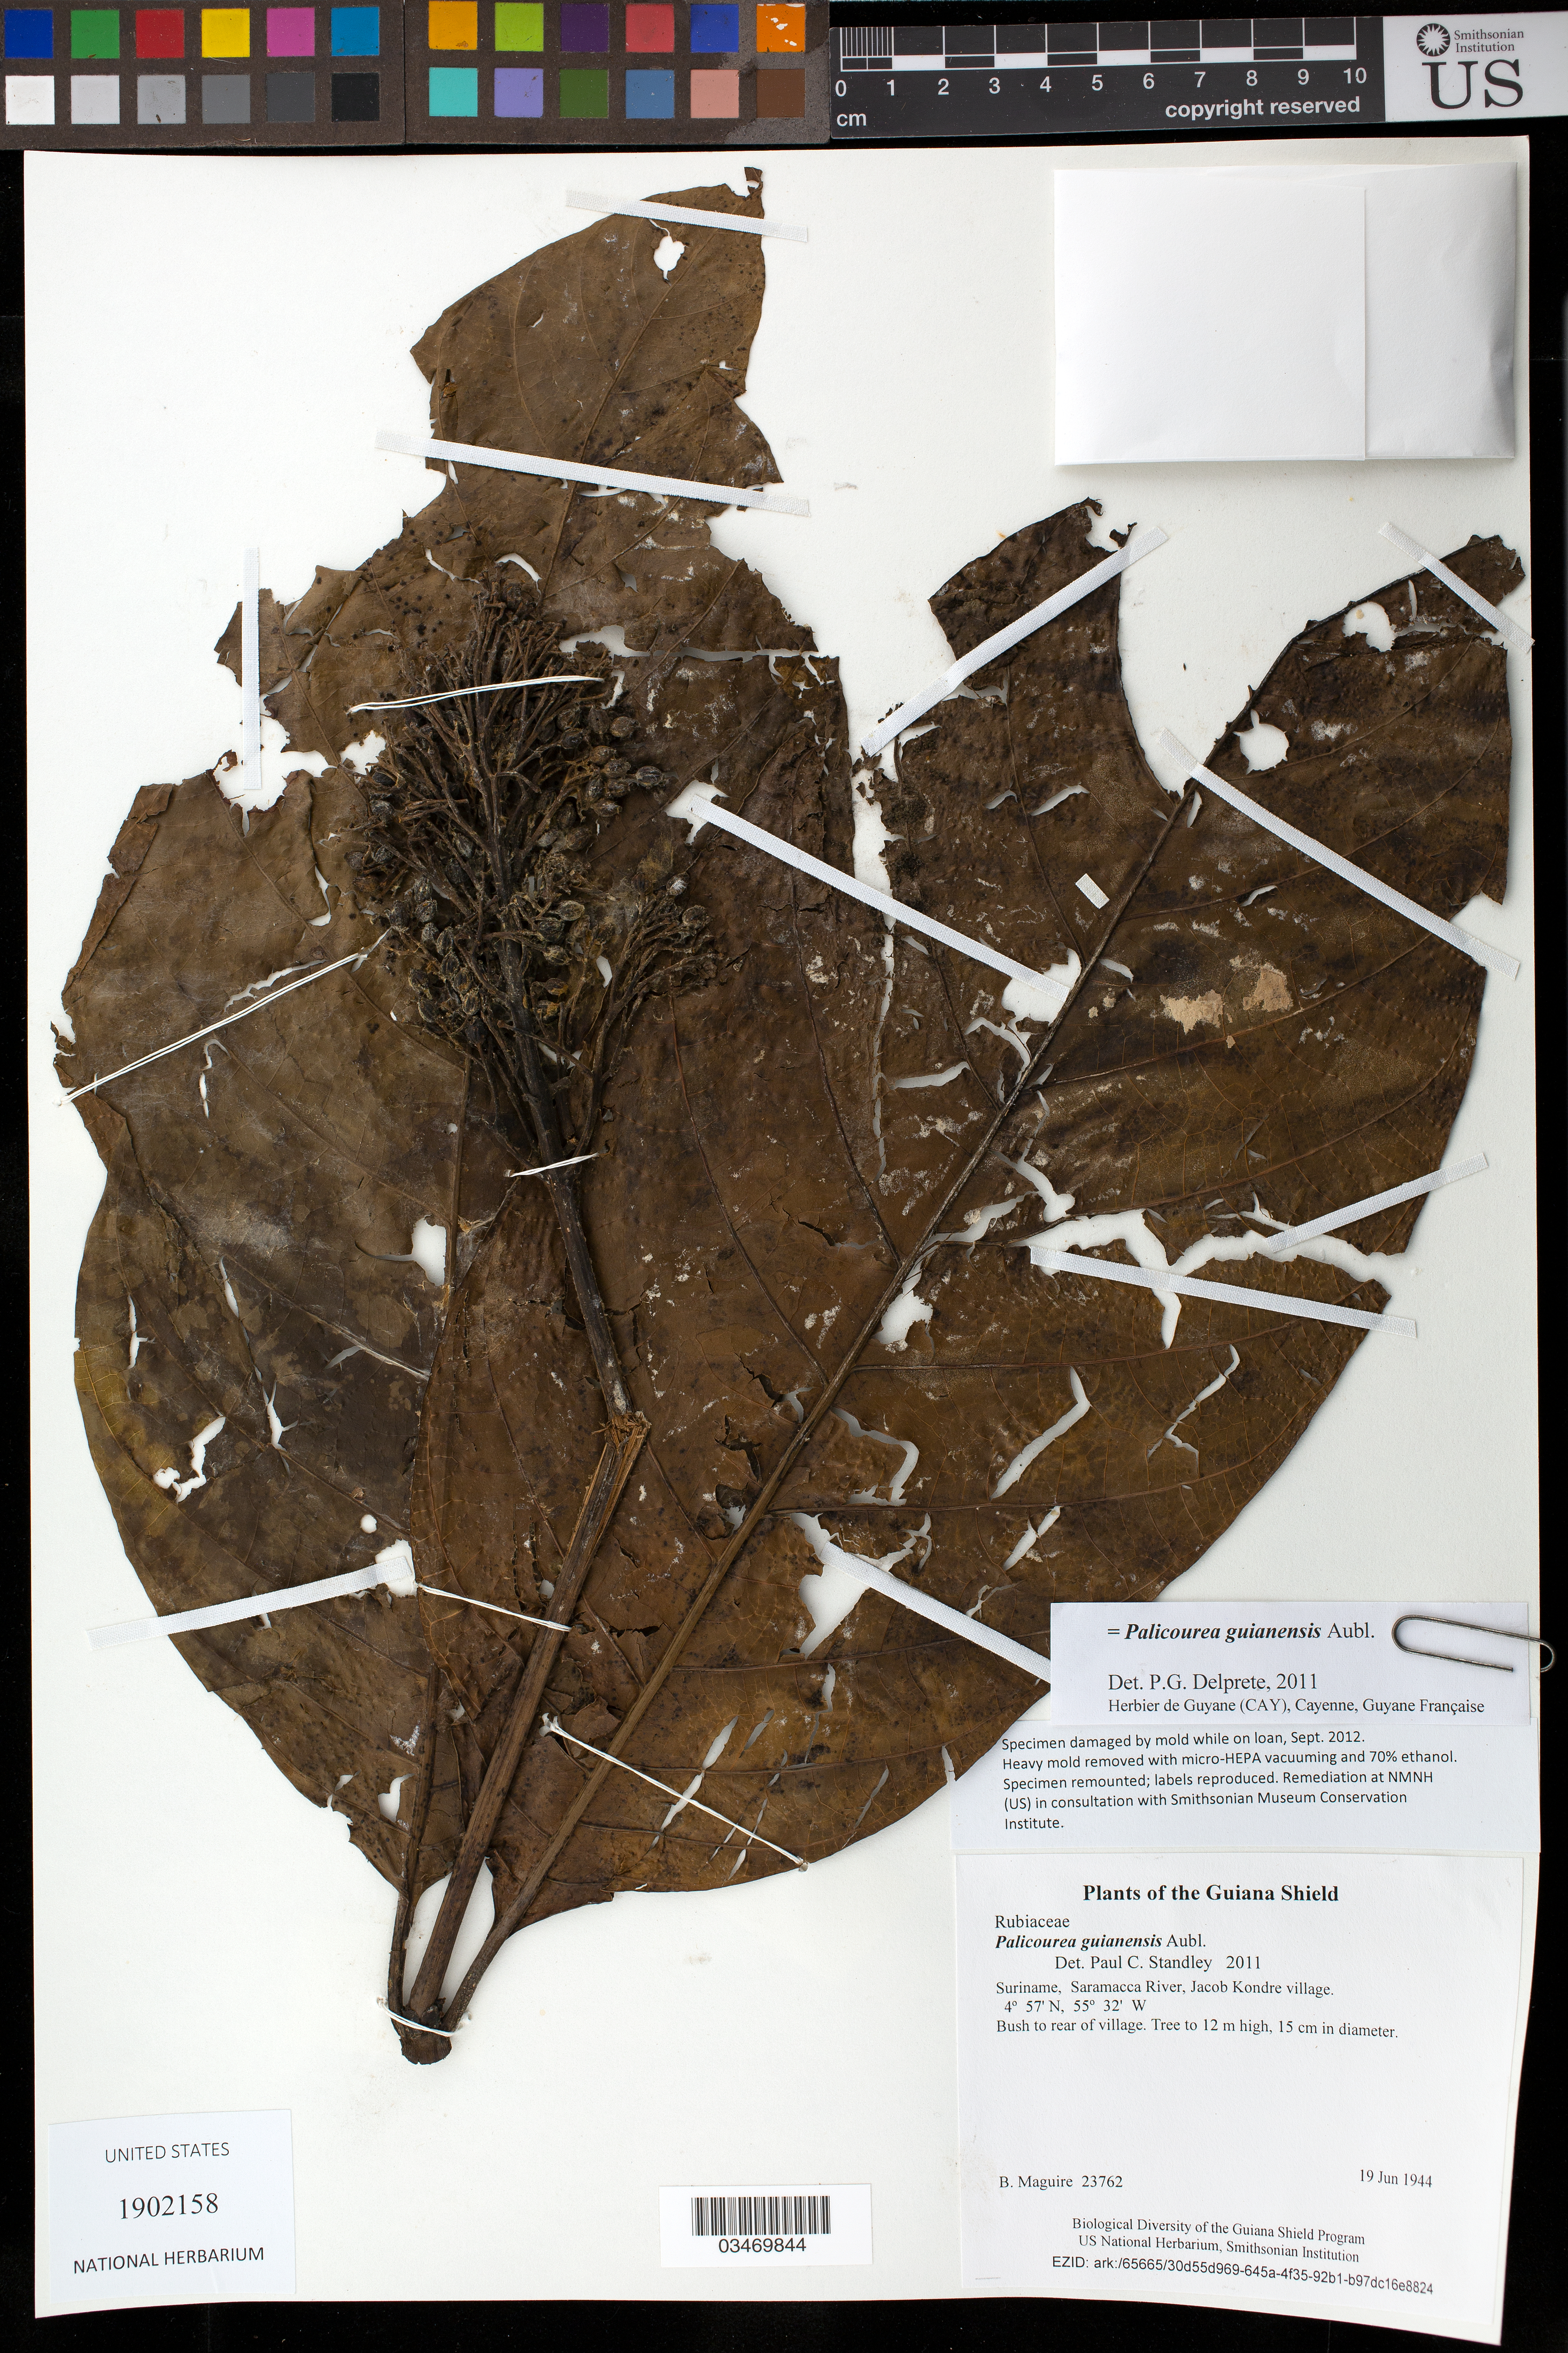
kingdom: Plantae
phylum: Tracheophyta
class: Magnoliopsida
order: Gentianales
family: Rubiaceae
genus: Palicourea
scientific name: Palicourea guianensis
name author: Aubl.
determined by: Delprete, P. G., Herb. de Guyane Cay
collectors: B. Maguire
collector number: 23762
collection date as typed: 19 Jun 1944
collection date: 1944-06-19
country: Suriname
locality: Saramacca River, Jacob Kondre village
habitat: Bush to rear of village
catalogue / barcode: US 1902158